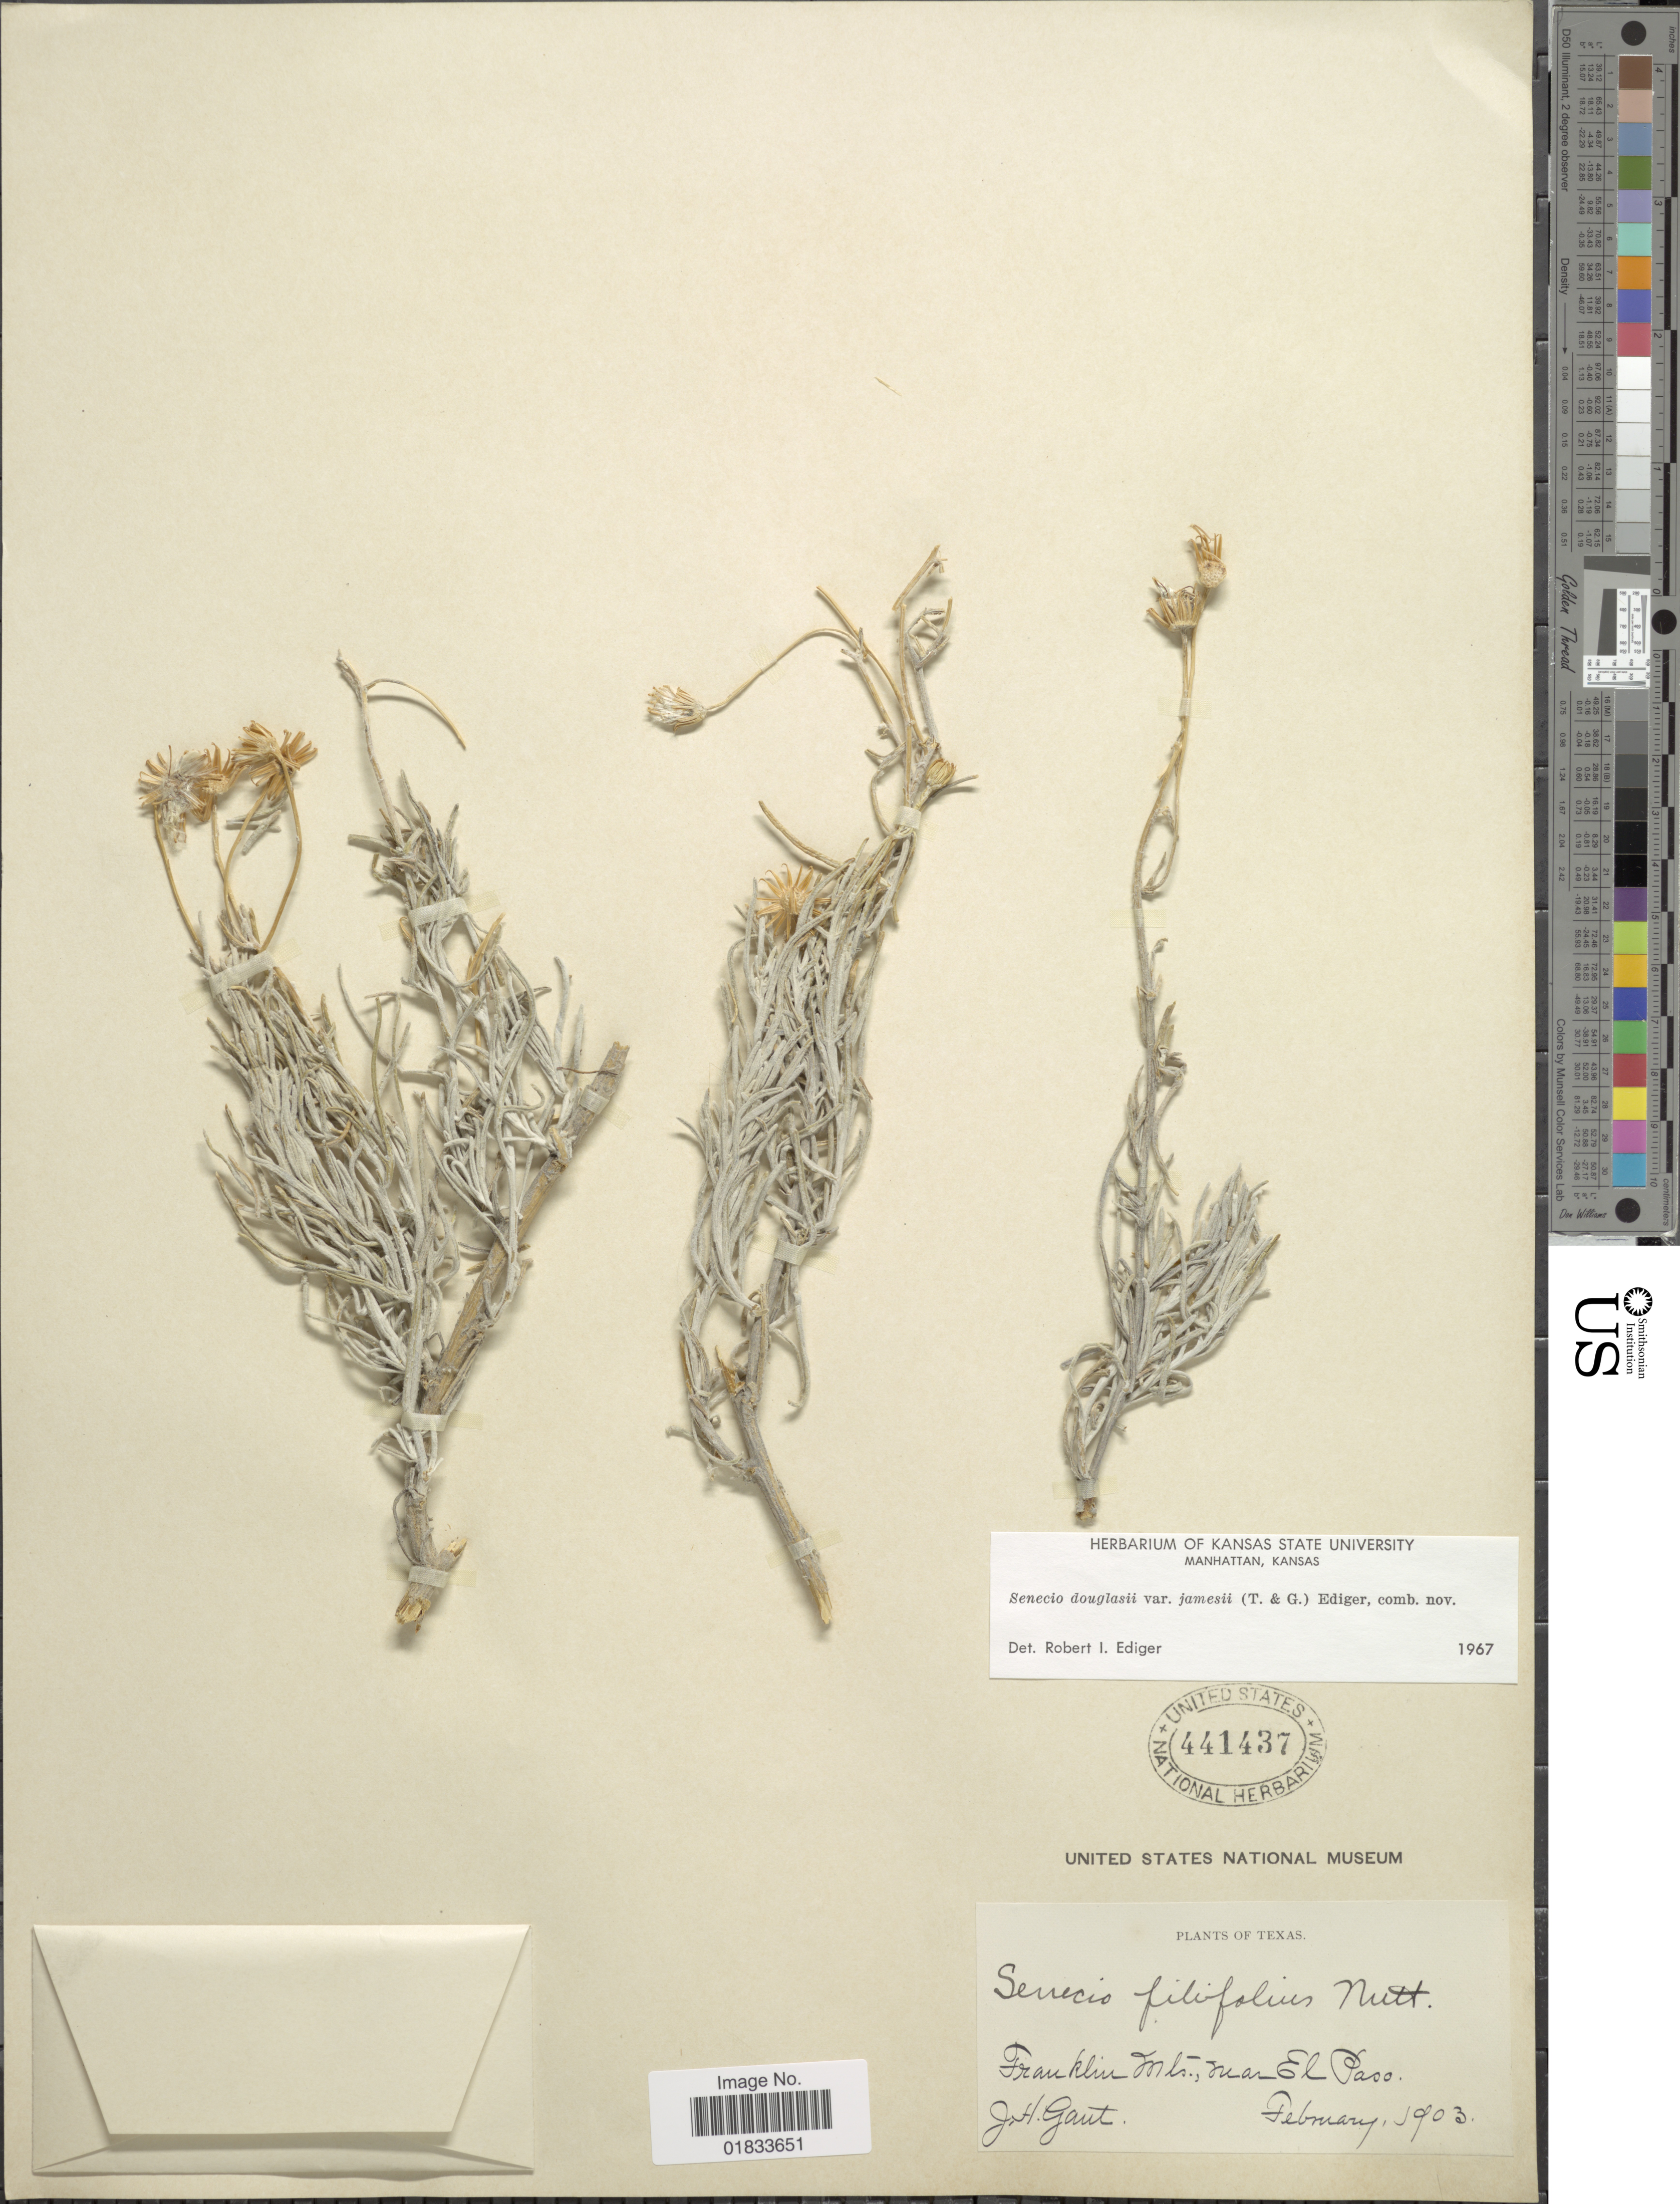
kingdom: Plantae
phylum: Tracheophyta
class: Magnoliopsida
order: Asterales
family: Asteraceae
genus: Senecio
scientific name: Senecio flaccidus var. flaccidus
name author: Less.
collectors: J. Gaut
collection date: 1903-02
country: United States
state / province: Texas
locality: Franklin Mts., near El Paso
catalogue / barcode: US 441437